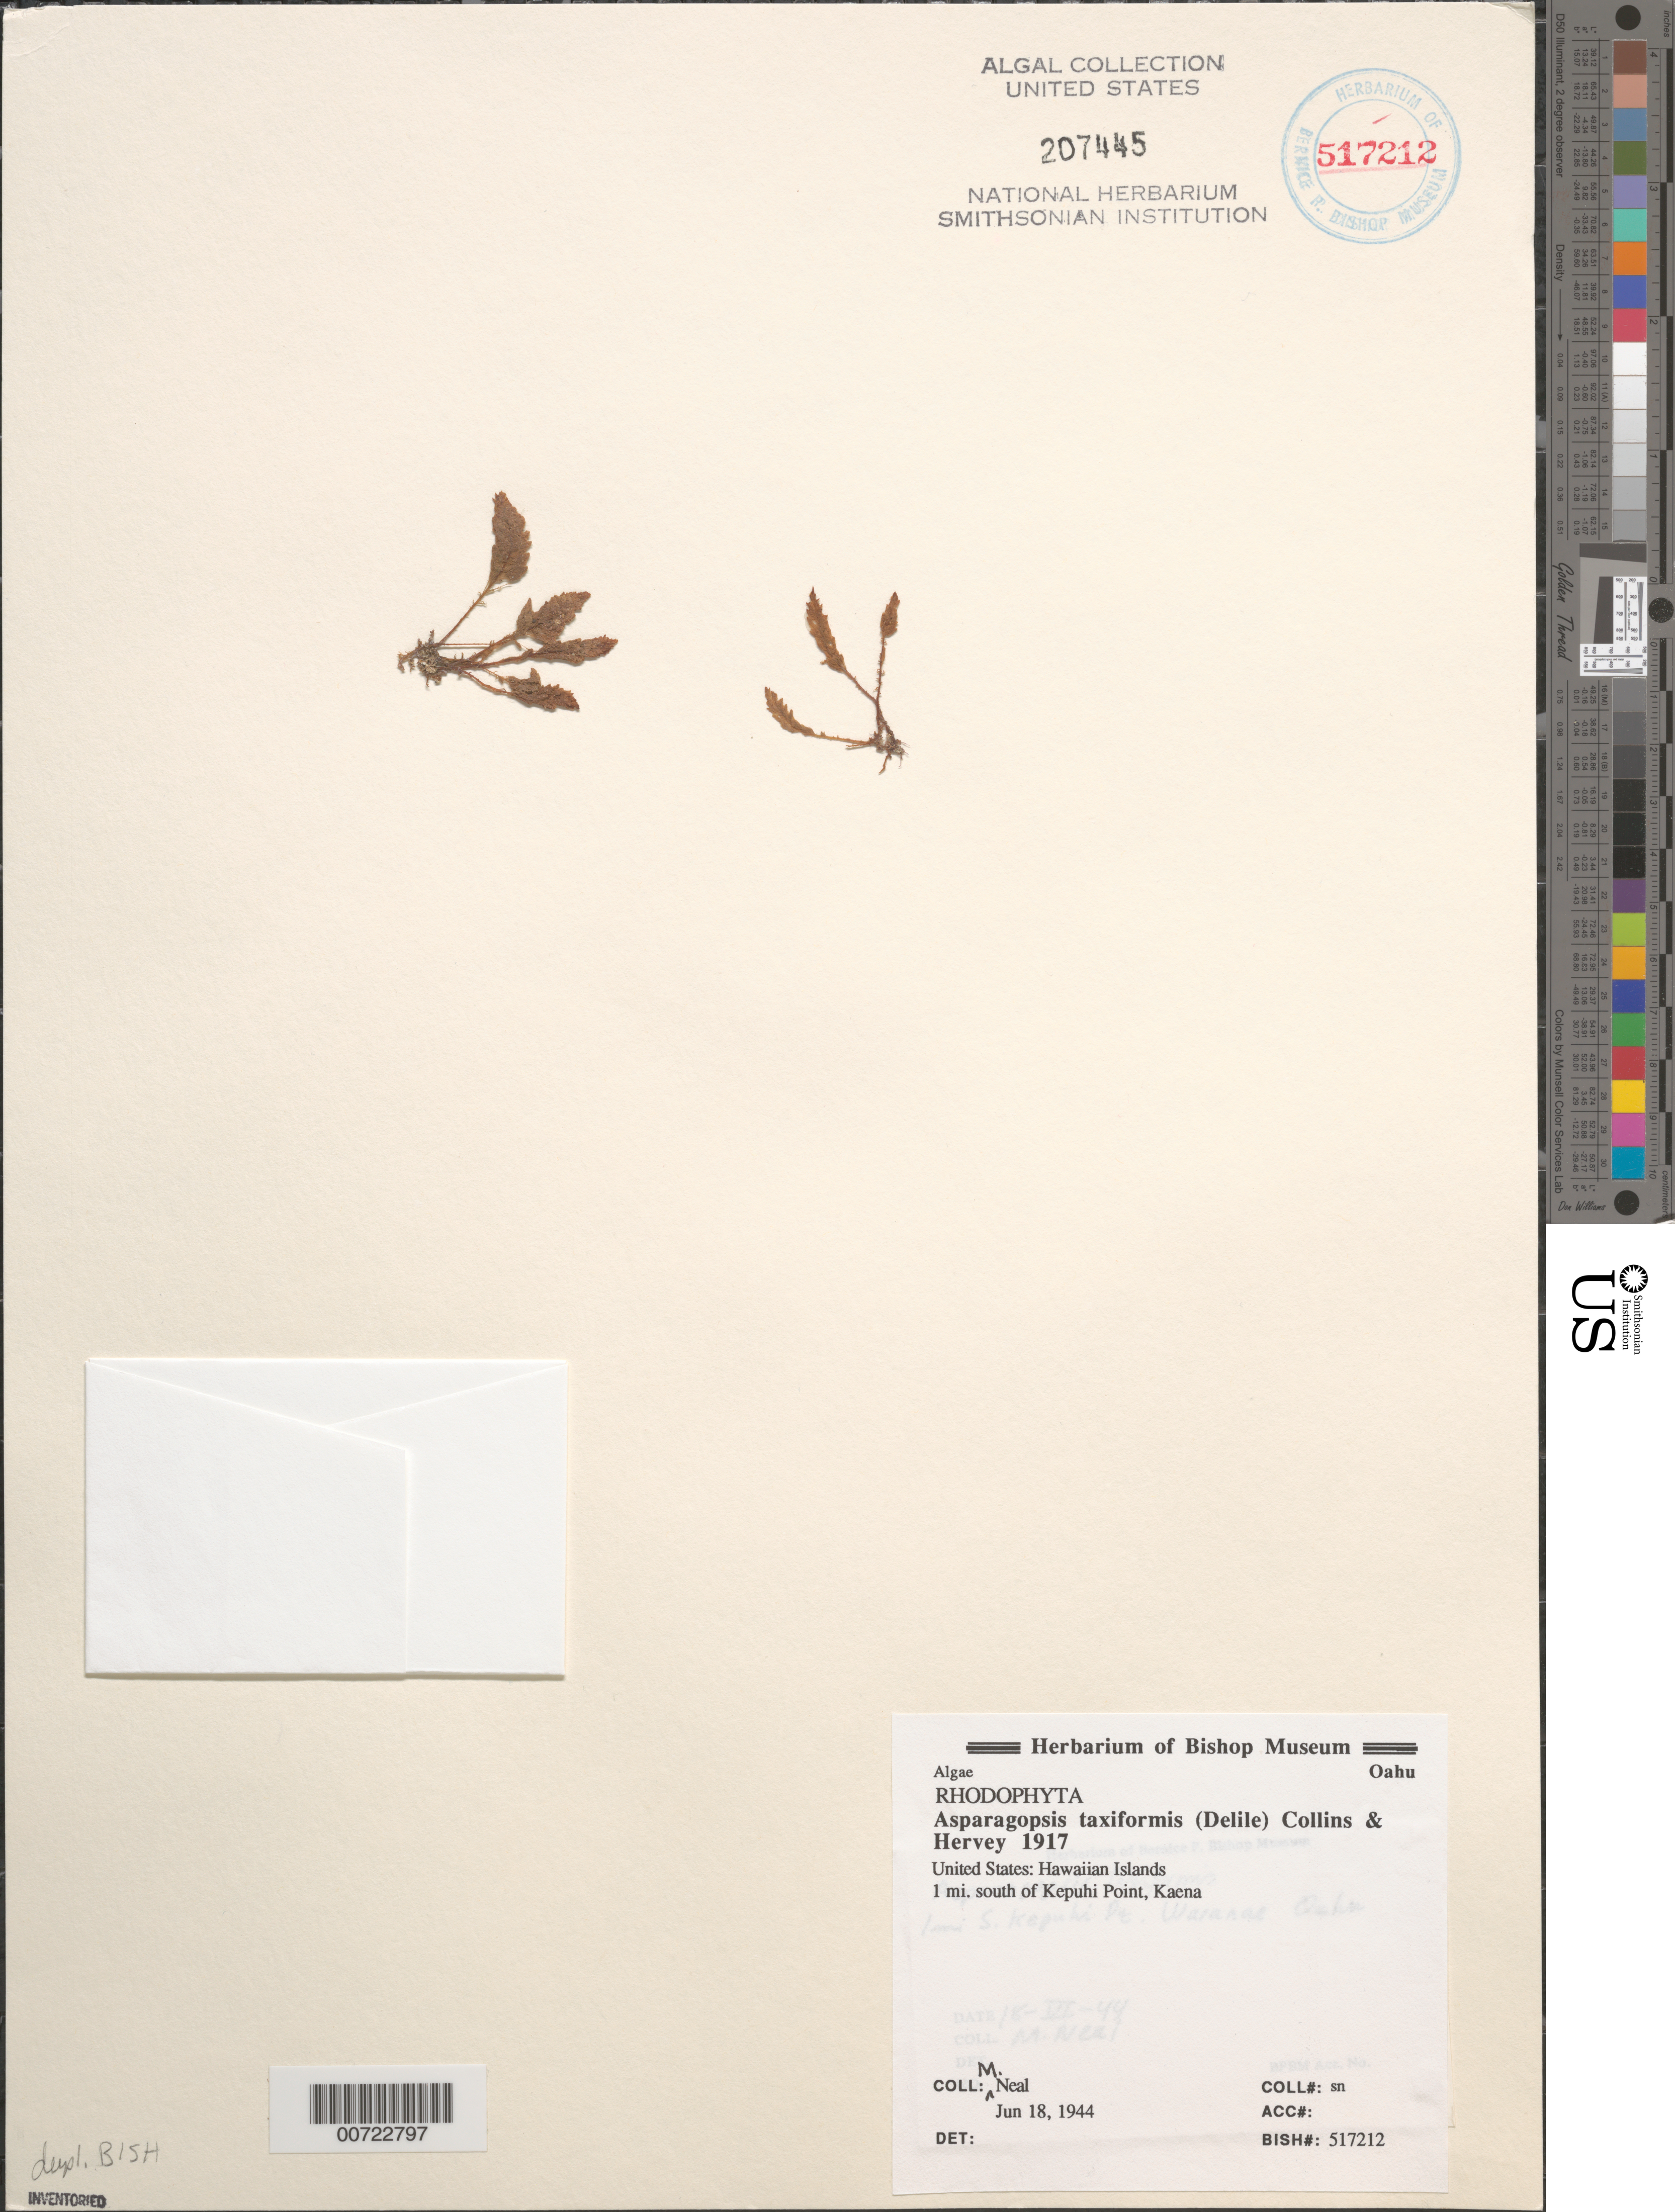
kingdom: Plantae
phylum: Rhodophyta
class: Florideophyceae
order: Bonnemaisoniales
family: Bonnemaisoniaceae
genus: Asparagopsis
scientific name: Asparagopsis taxiformis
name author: (Delile) Trevis.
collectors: W. Ning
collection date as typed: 18 Jun 1944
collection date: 1944-06-18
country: United States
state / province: Hawaii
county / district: Honolulu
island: Oahu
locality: Kaena, 1 mile south of Kepuhi Point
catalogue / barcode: US 207445